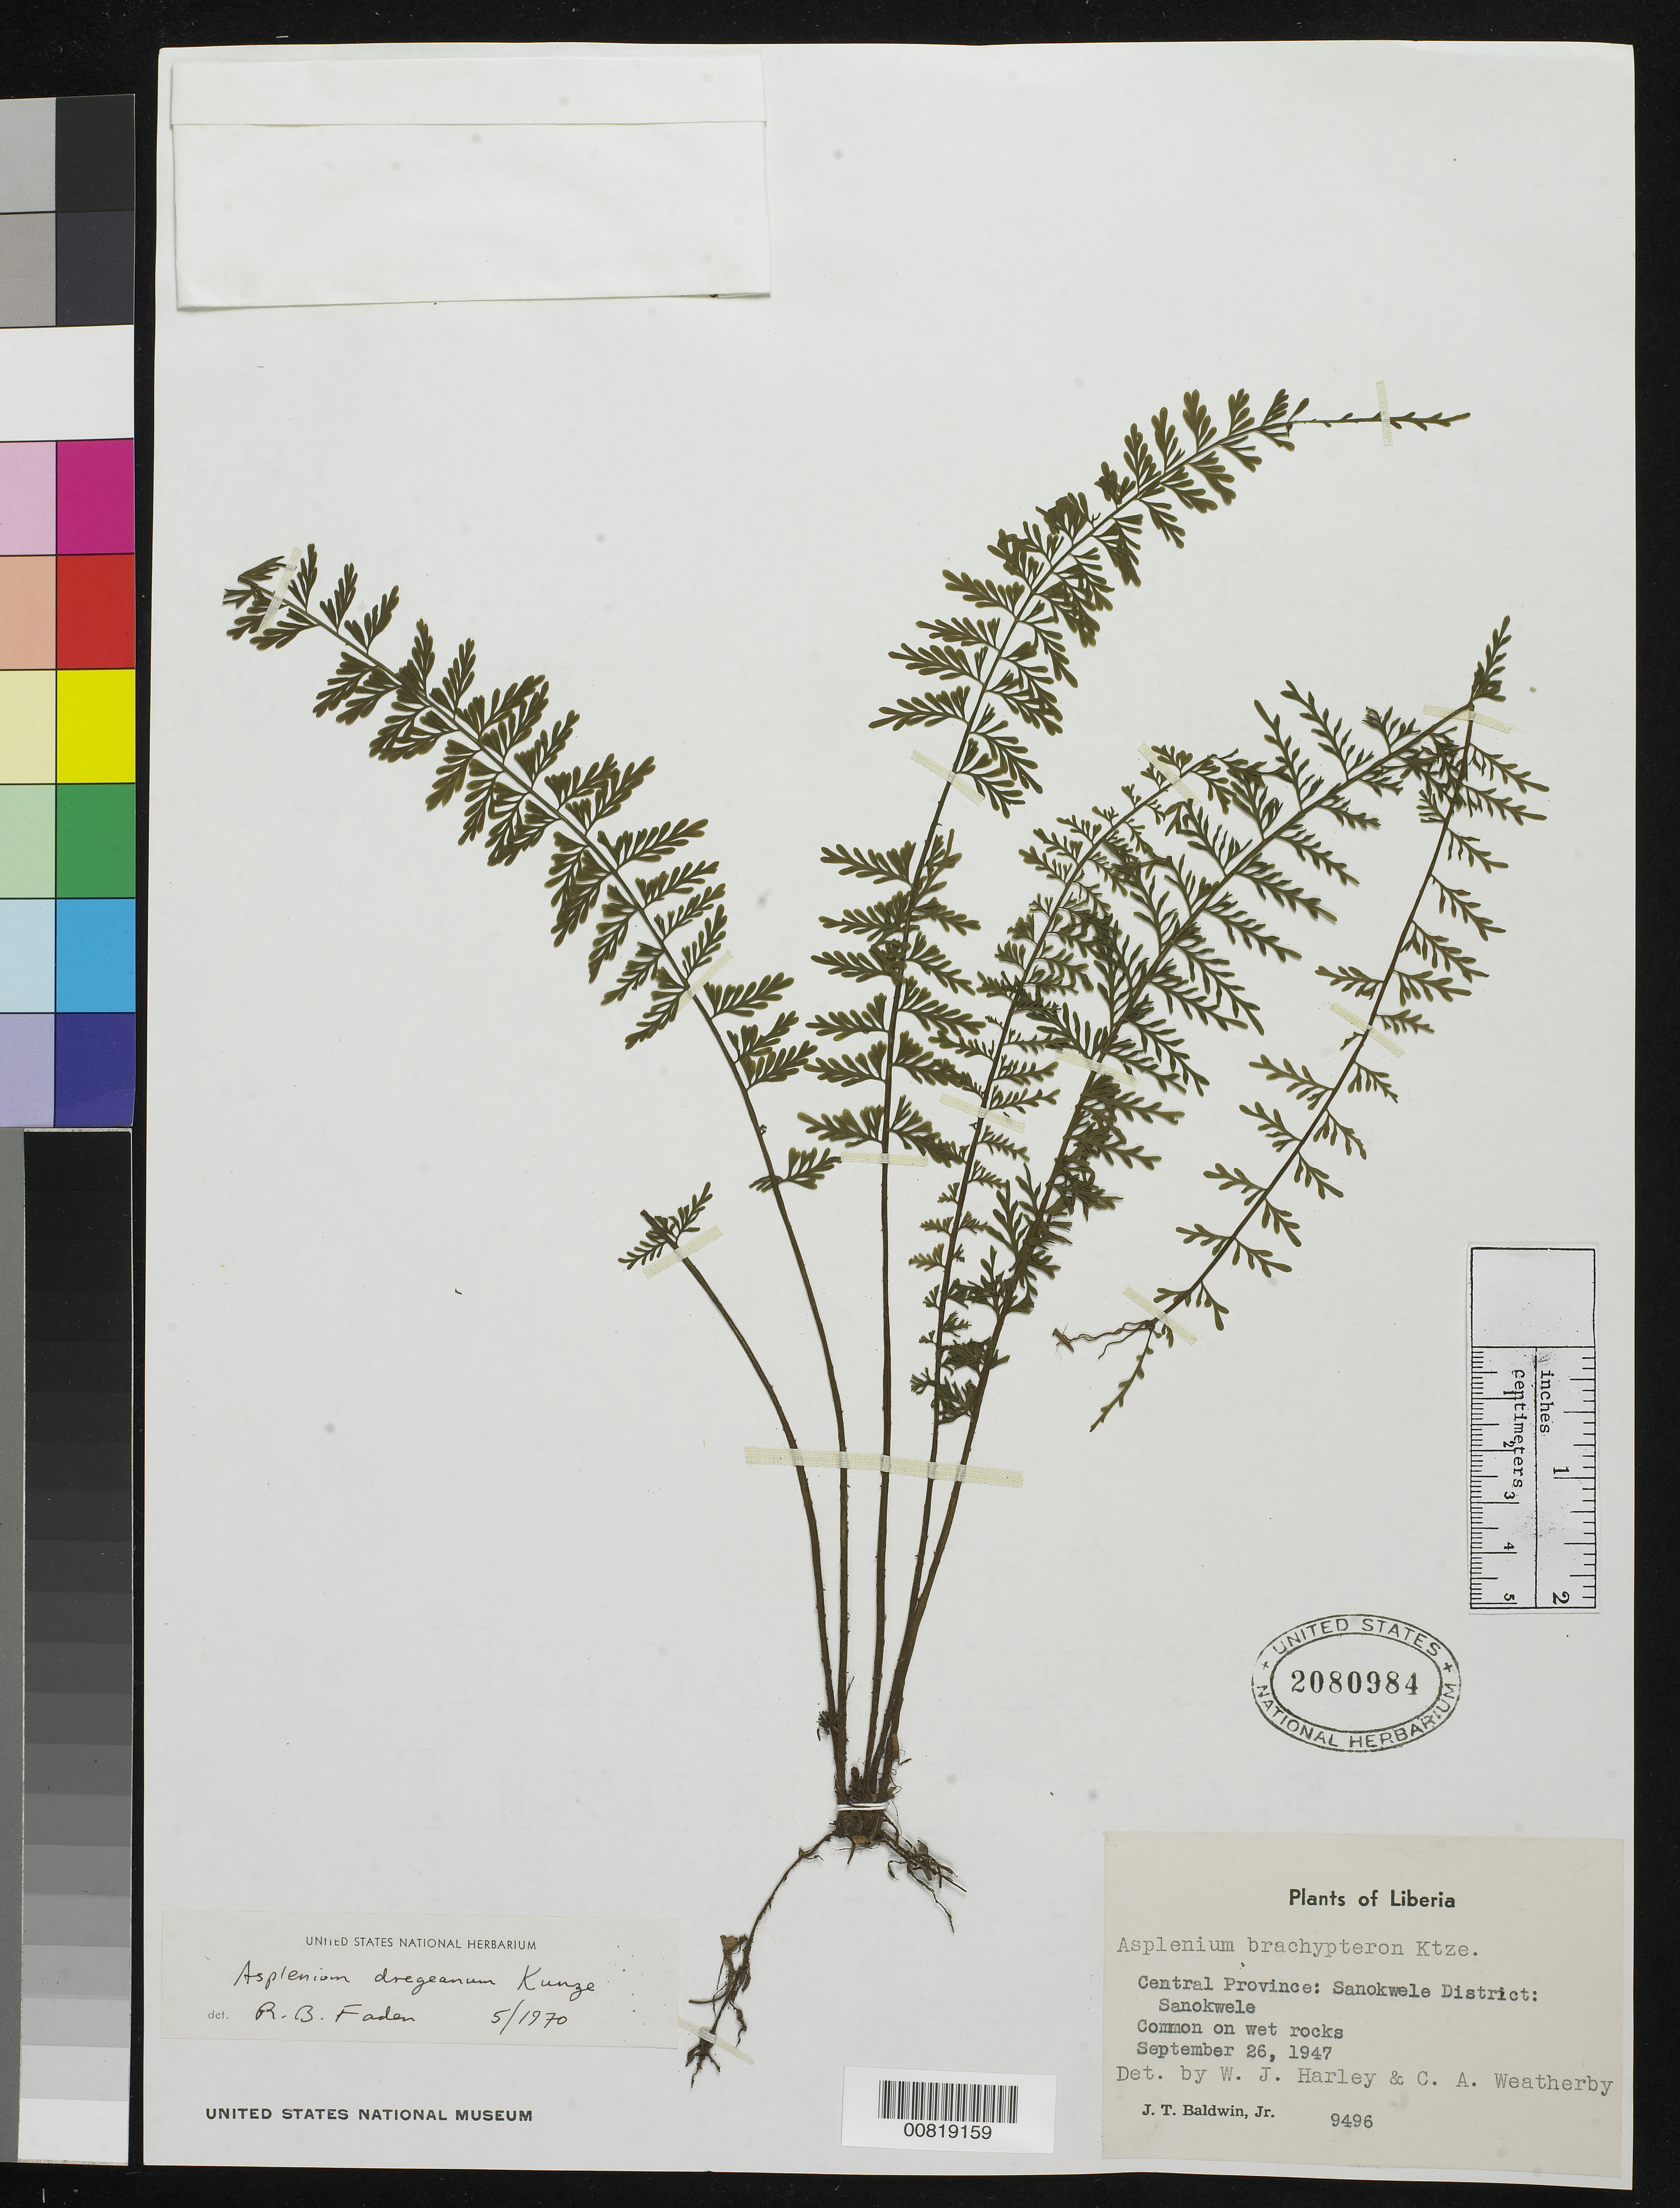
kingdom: Plantae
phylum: Tracheophyta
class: Polypodiopsida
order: Polypodiales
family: Aspleniaceae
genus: Asplenium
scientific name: Asplenium dregeanum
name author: Kunze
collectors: J. T. Baldwin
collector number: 9496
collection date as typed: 26 Sep 1947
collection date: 1947-09-26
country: Liberia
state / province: Nimba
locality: Central Province: Sanokwele District, Sanokwele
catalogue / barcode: US 2080984